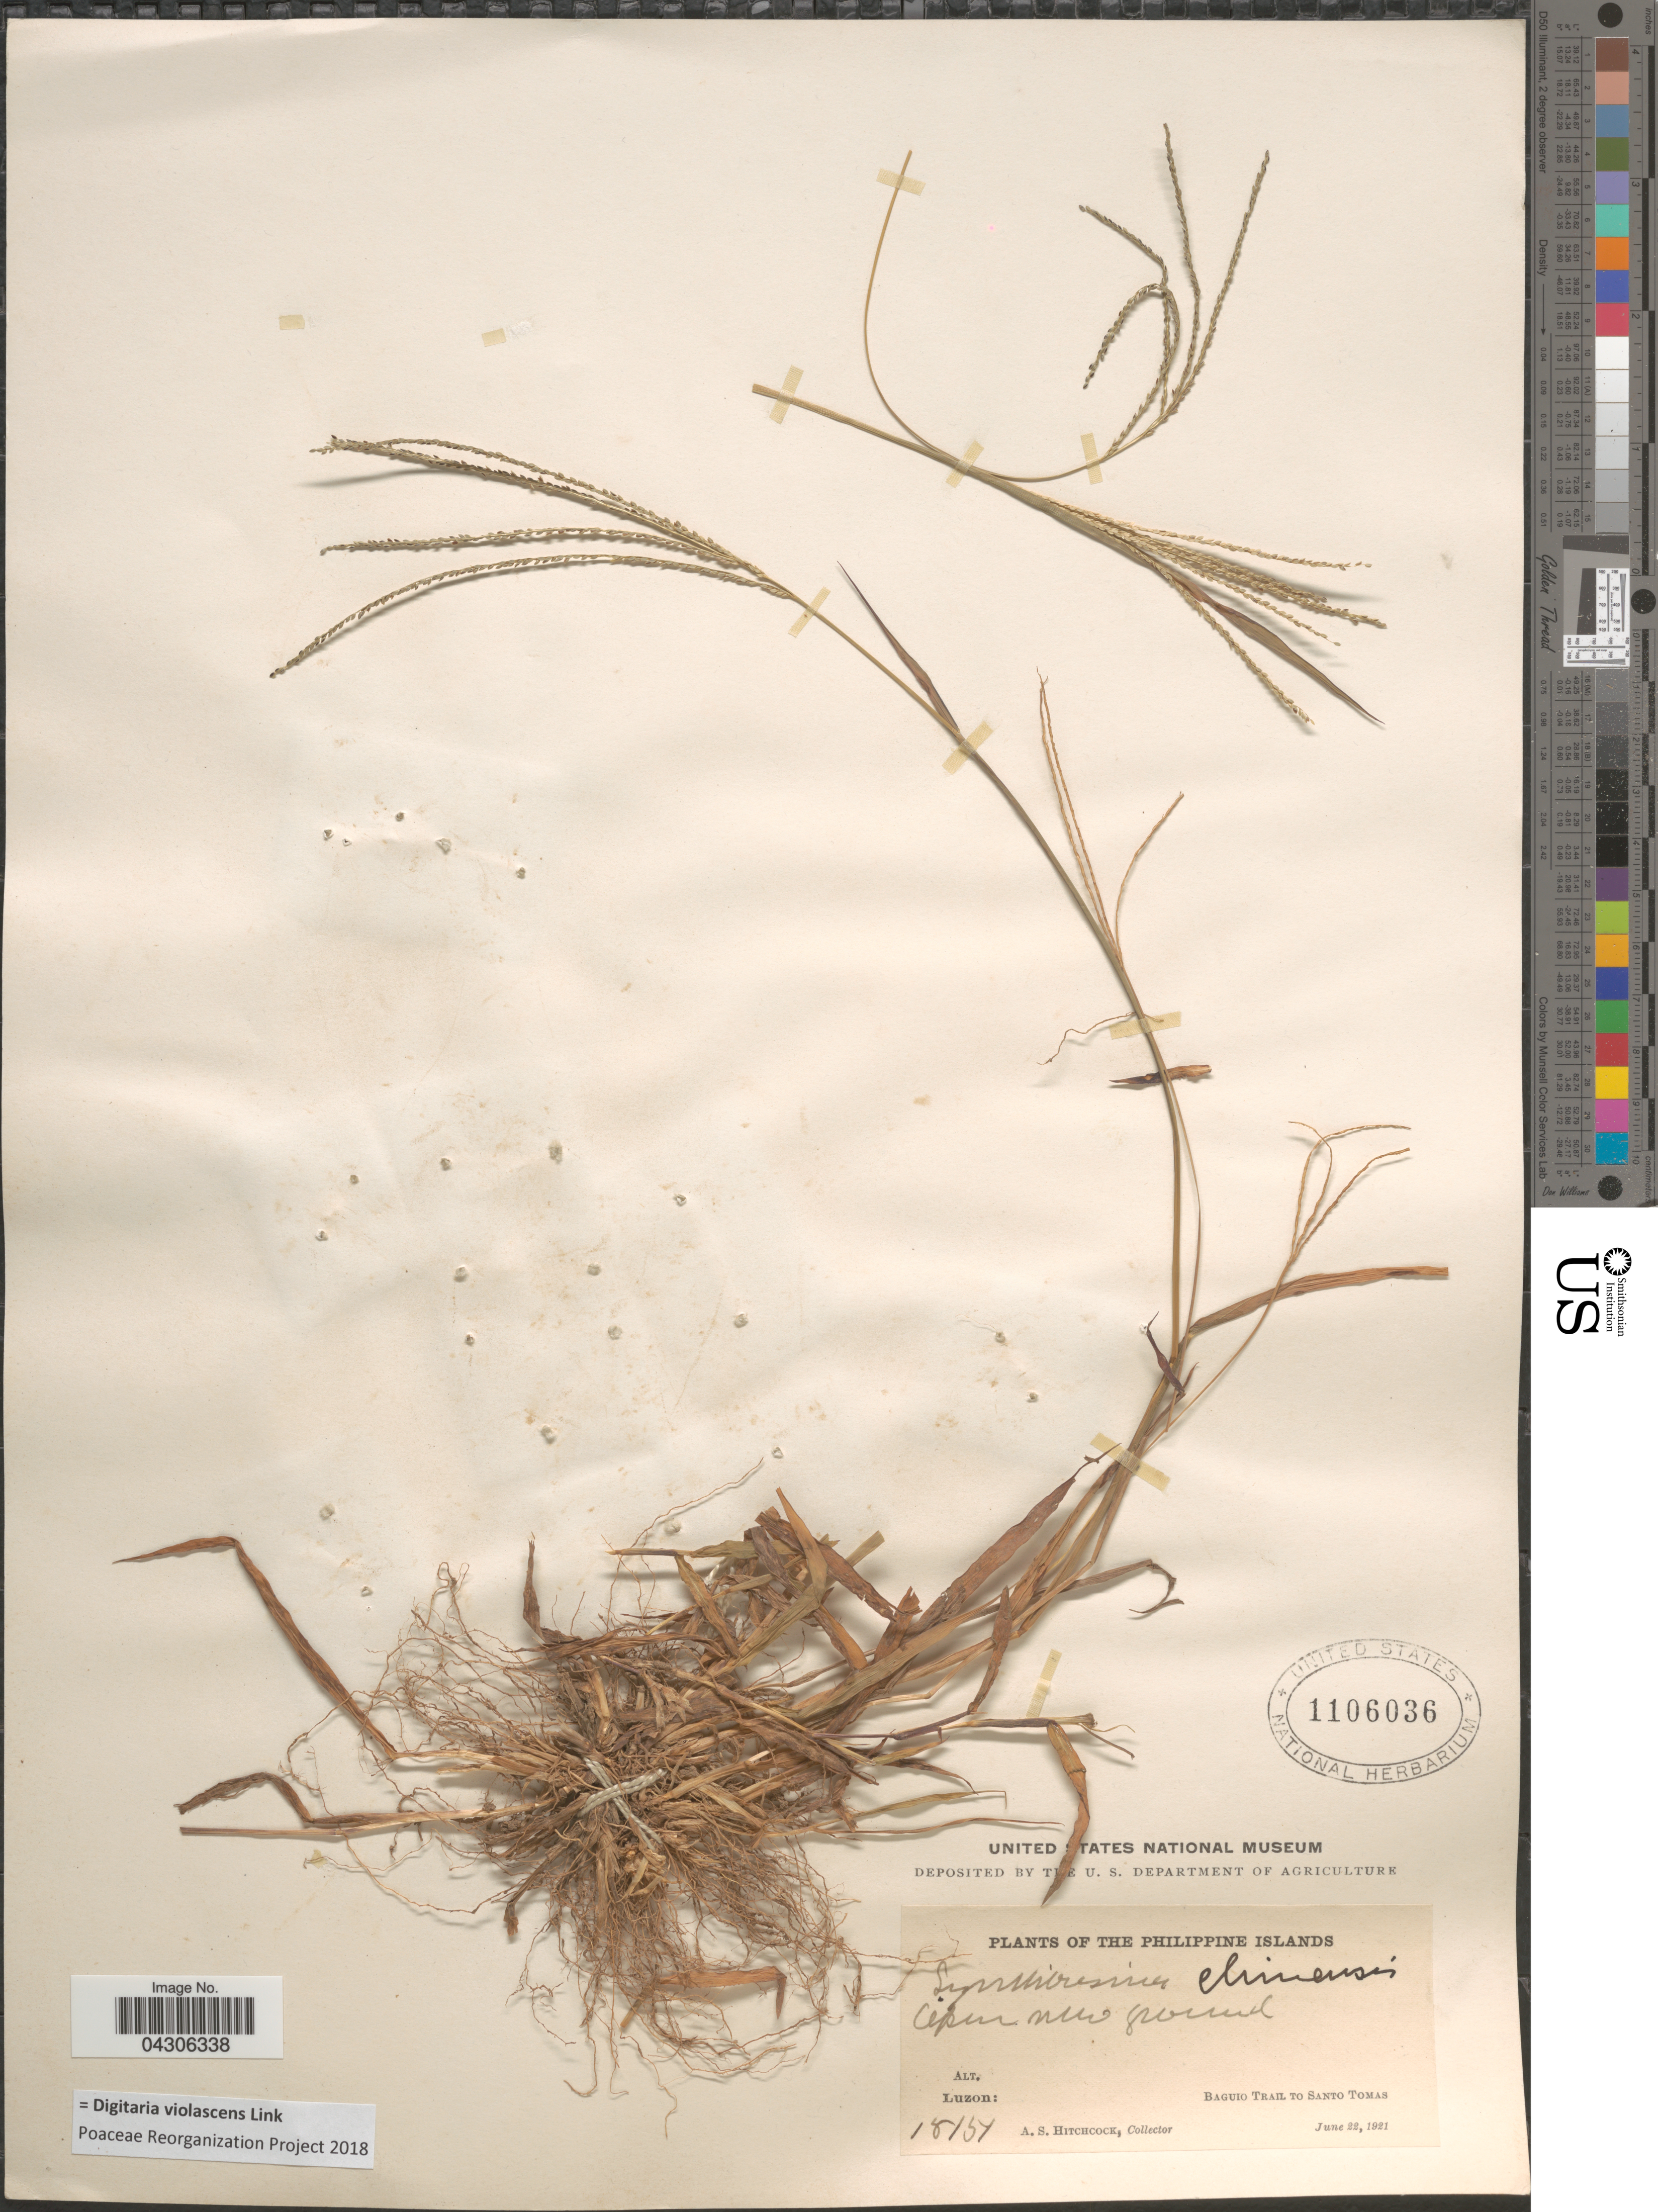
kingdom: Plantae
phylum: Tracheophyta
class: Liliopsida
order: Poales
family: Poaceae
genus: Digitaria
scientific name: Digitaria violascens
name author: Link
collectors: A. S. Hitchcock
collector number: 18151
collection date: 1921-06-22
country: Philippines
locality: Philippine Islands. Luzon: Baguio Trail to Santo Tomas.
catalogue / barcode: US 1106036